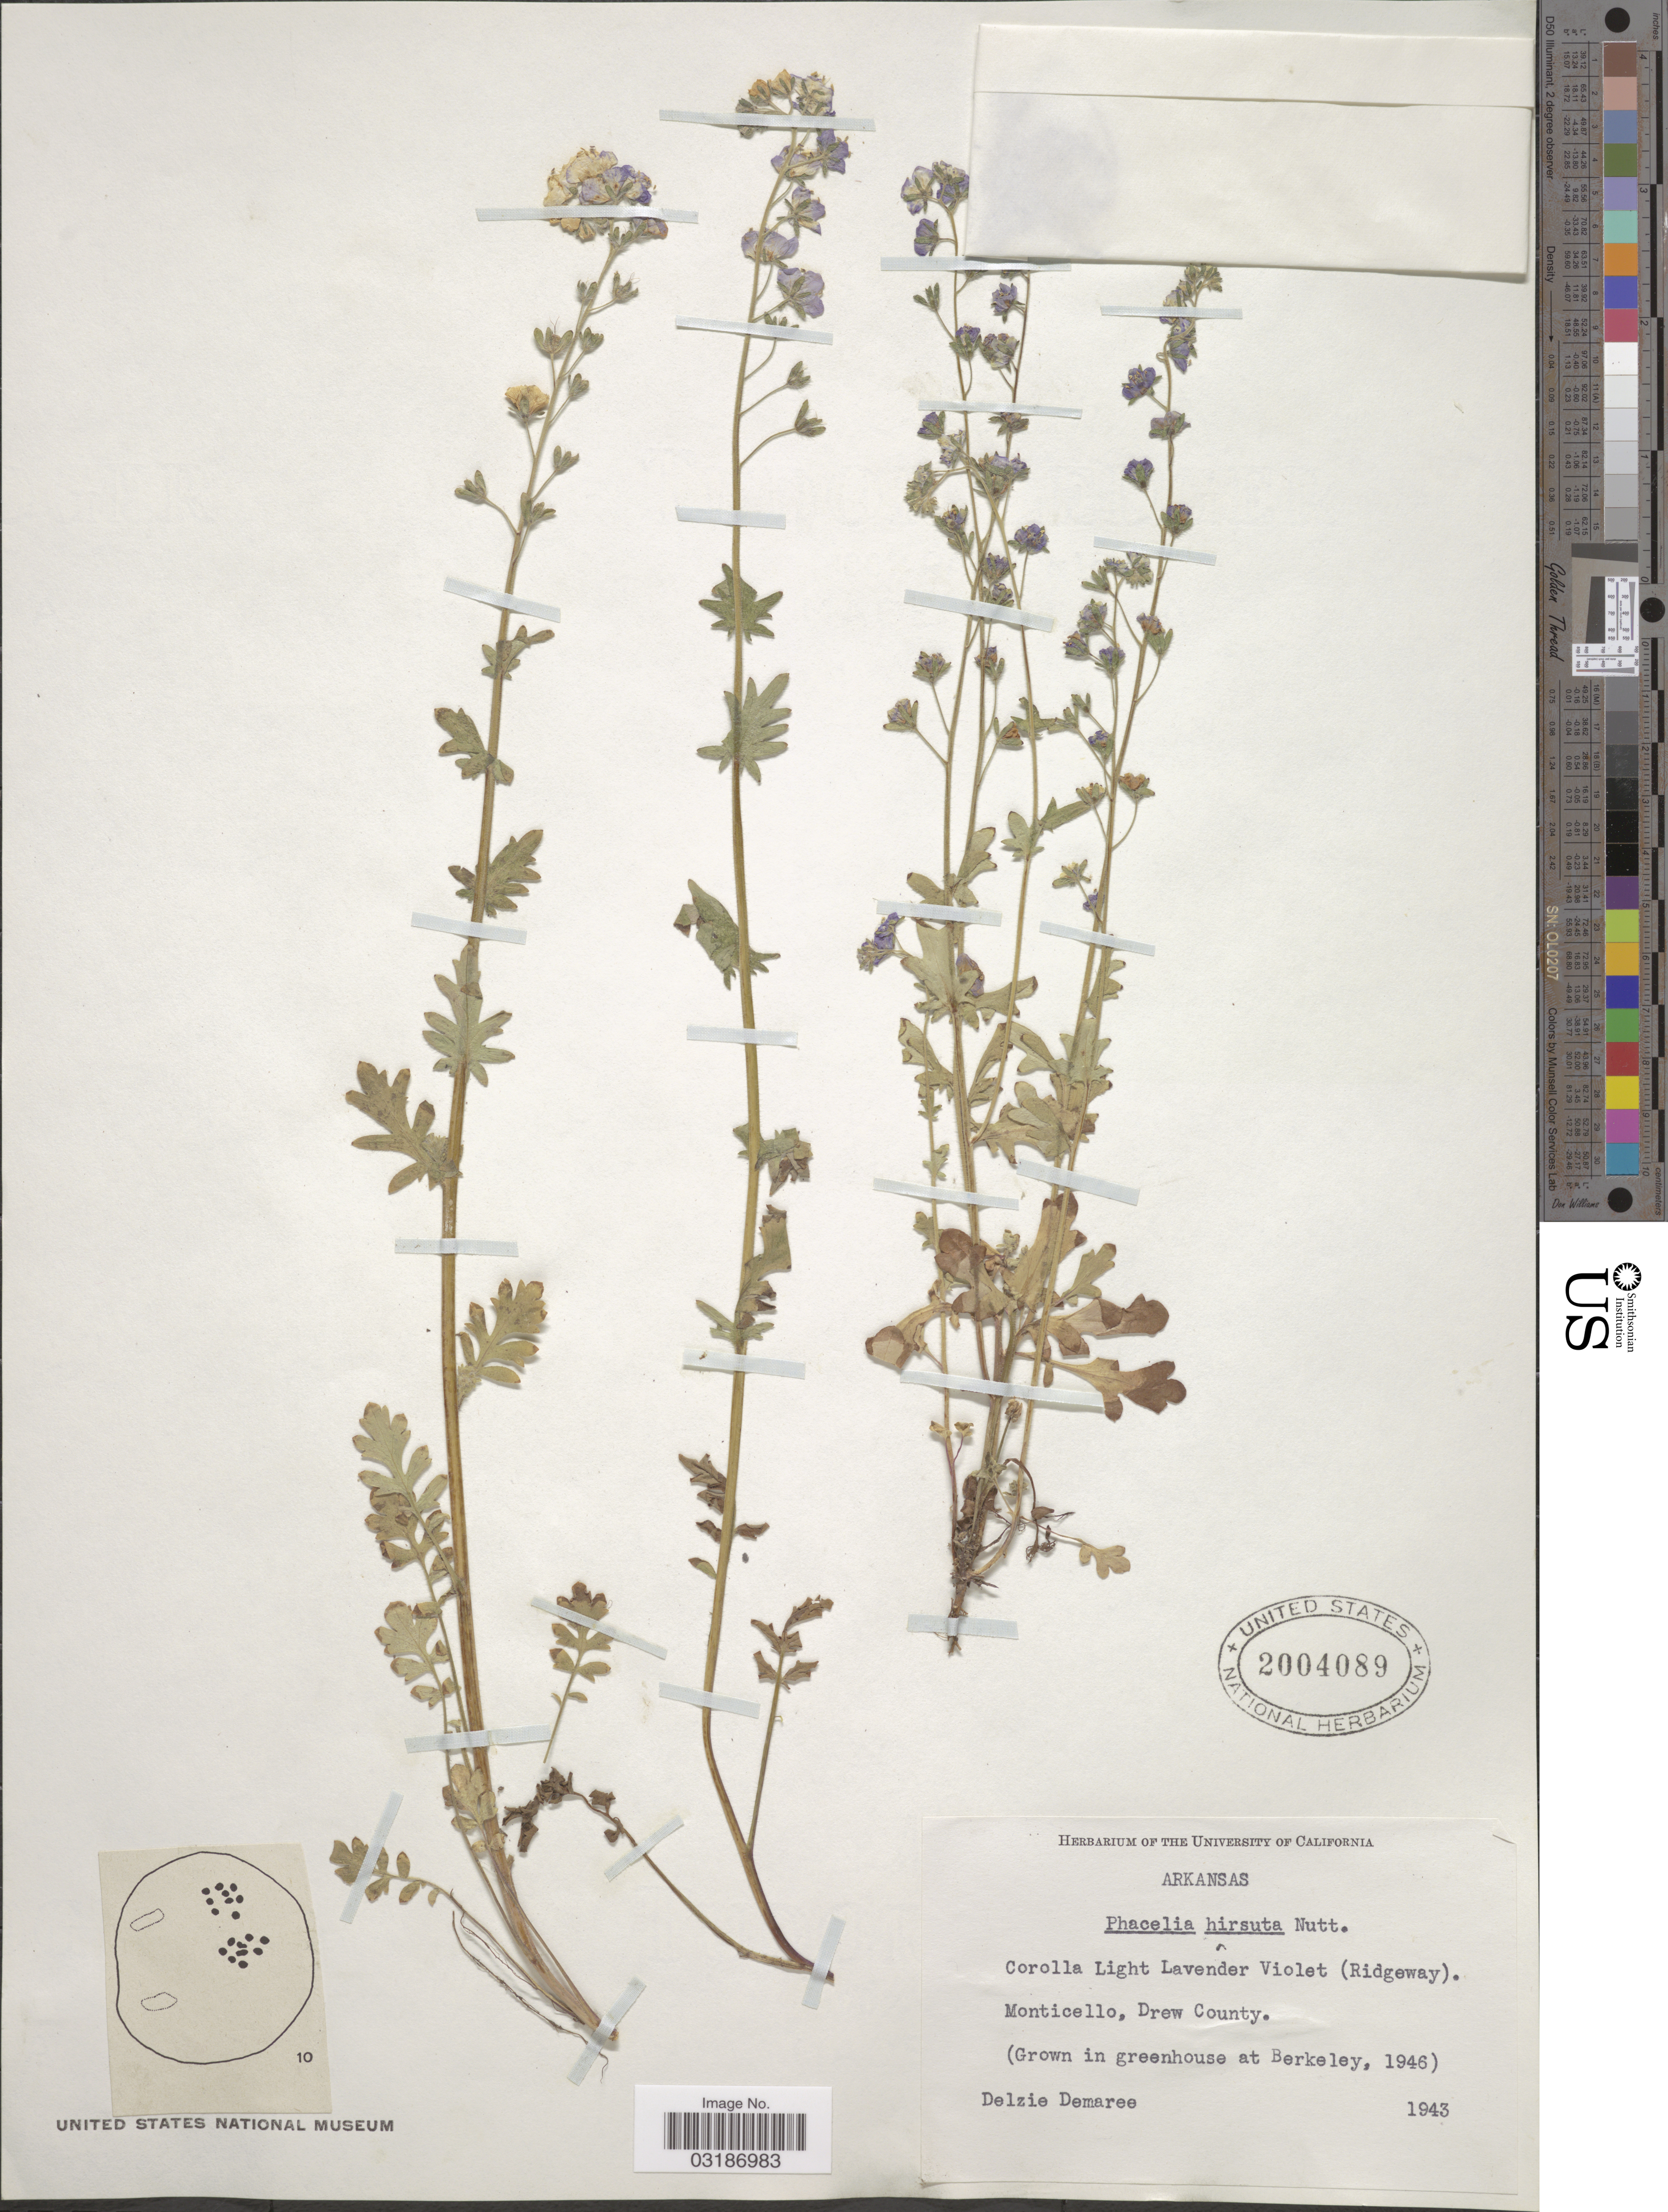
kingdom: Plantae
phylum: Tracheophyta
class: Magnoliopsida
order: Boraginales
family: Hydrophyllaceae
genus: Phacelia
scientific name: Phacelia hirsuta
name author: Nutt.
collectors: D. Demaree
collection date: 1943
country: United States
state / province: Arkansas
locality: Monticello, Drew County.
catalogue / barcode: US 2004089